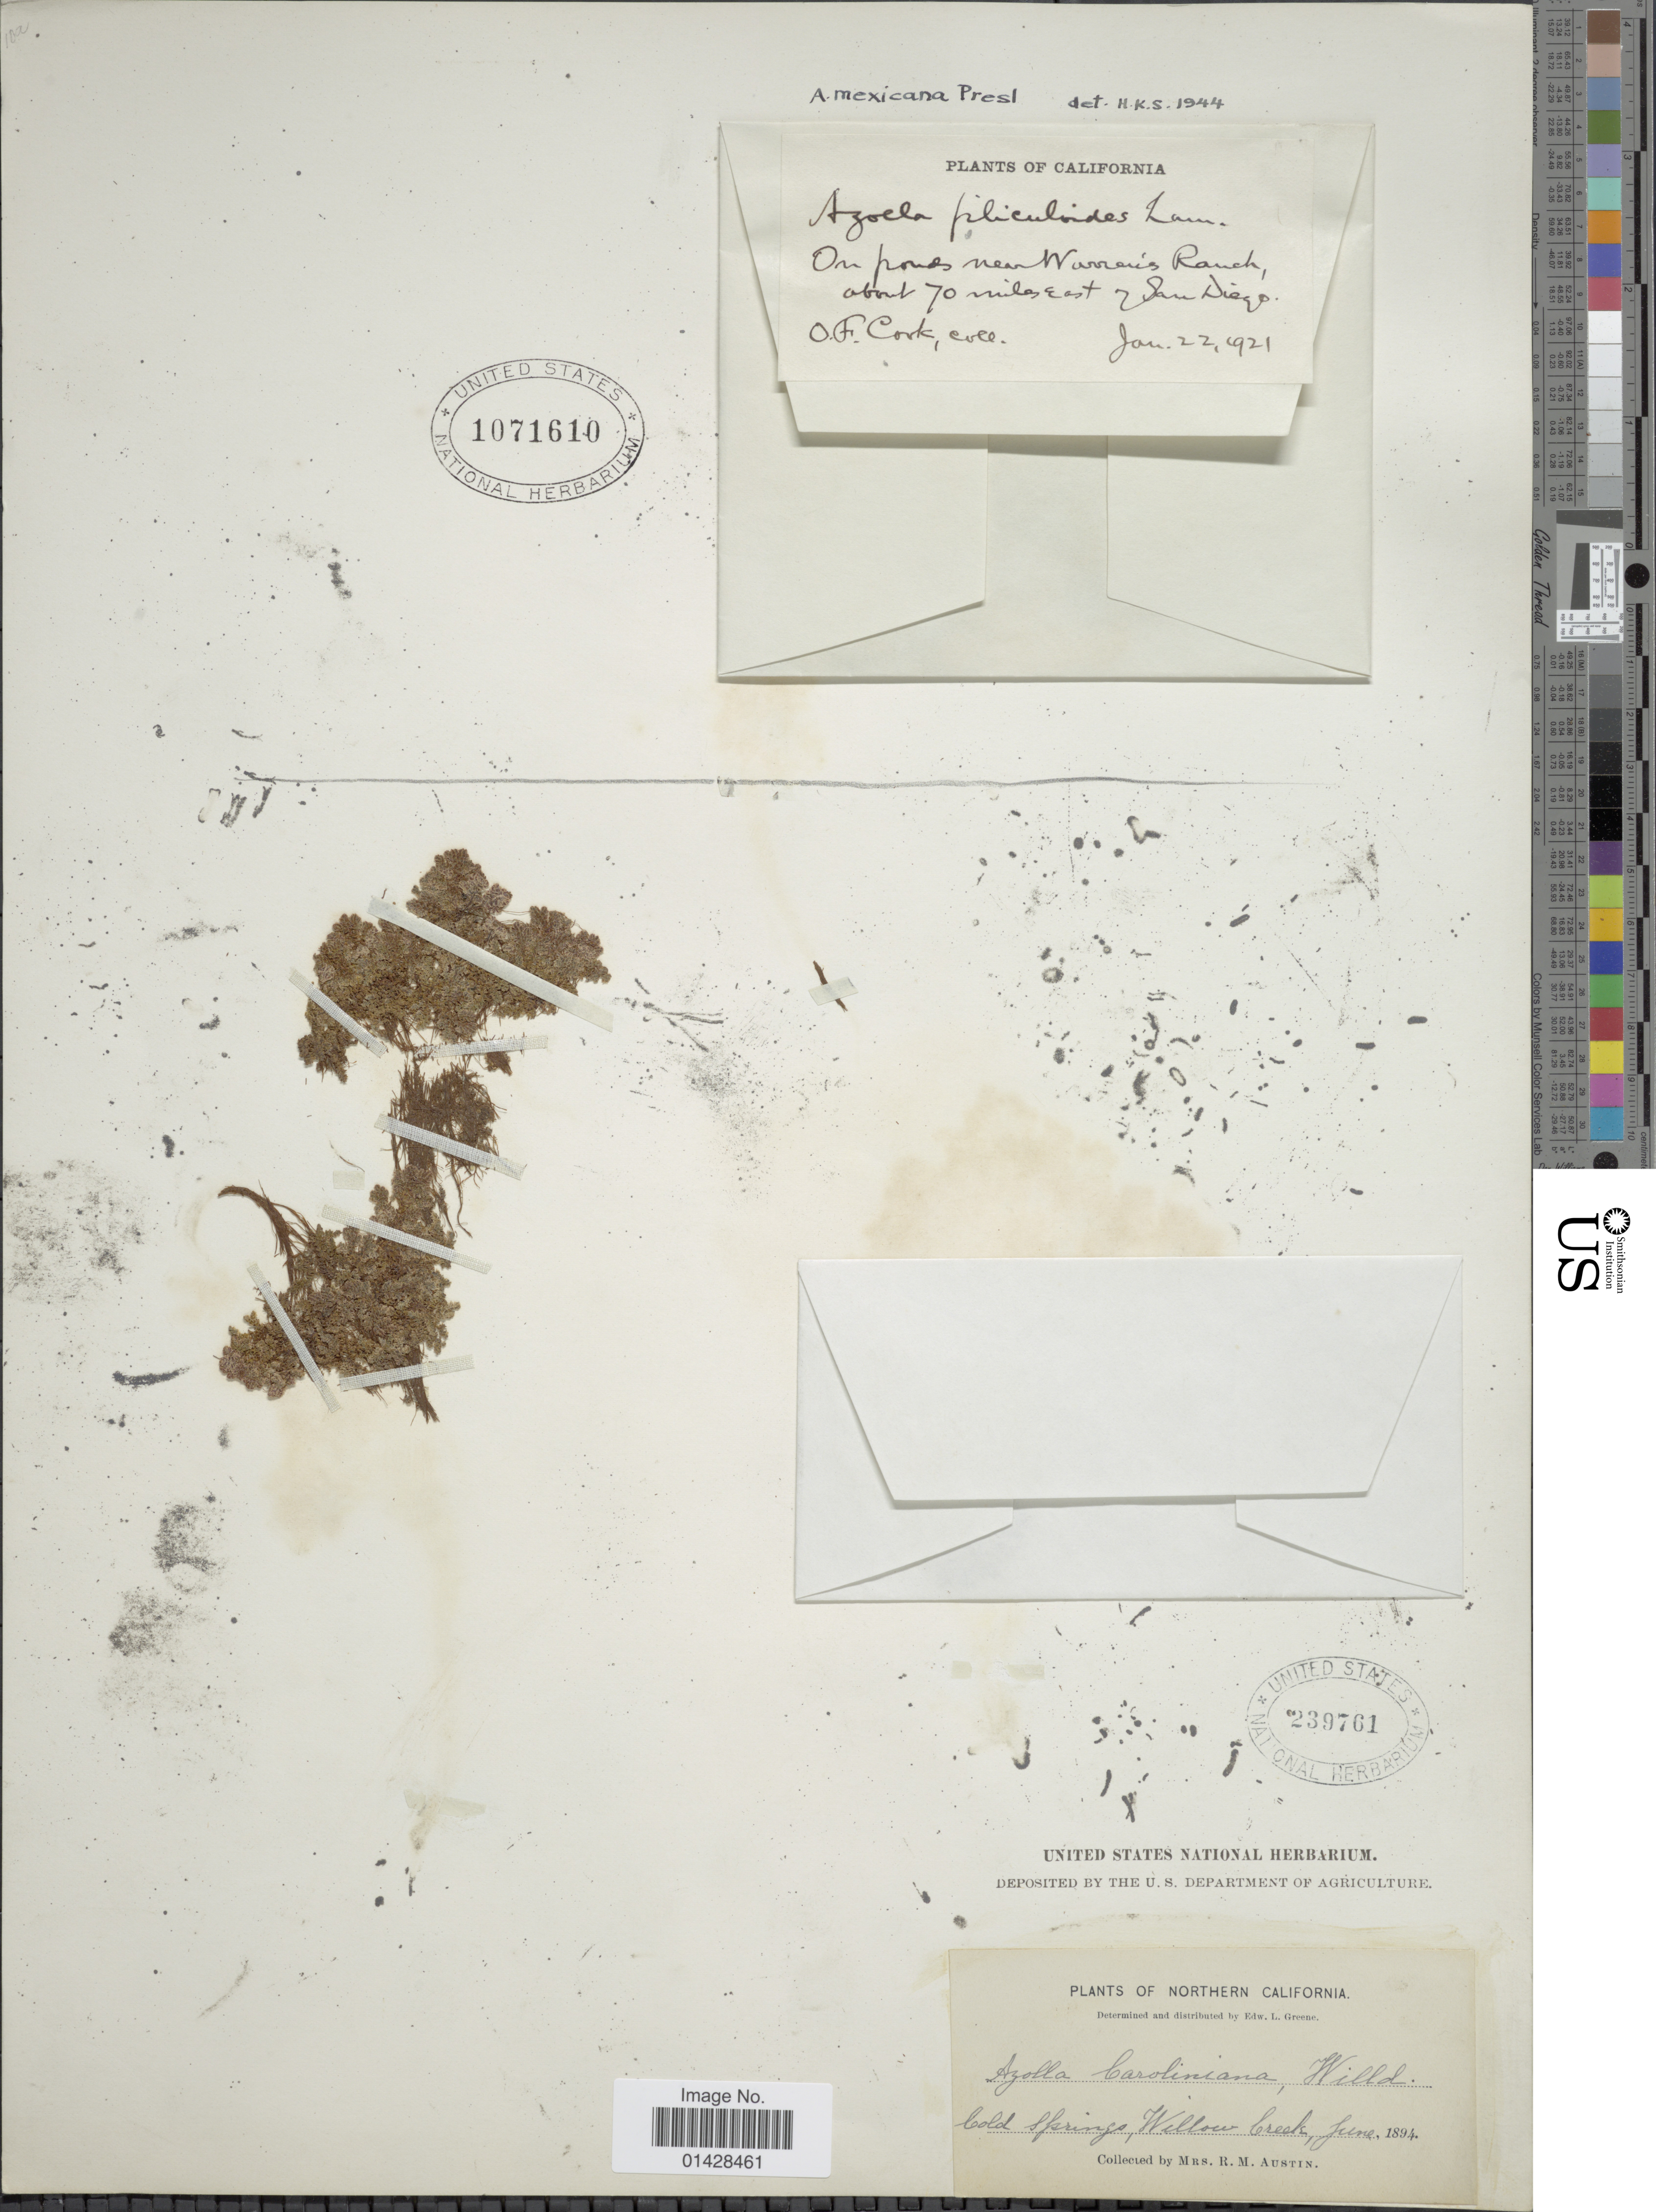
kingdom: Plantae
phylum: Tracheophyta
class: Polypodiopsida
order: Salviniales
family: Salviniaceae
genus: Azolla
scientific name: Azolla mexicana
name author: C. Presl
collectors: O. F. Cook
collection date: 1921-01-22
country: United States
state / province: California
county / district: San Diego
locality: On ponds near Warrens Ranch, about 70 miles East of San Diego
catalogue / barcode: US 1071610-2